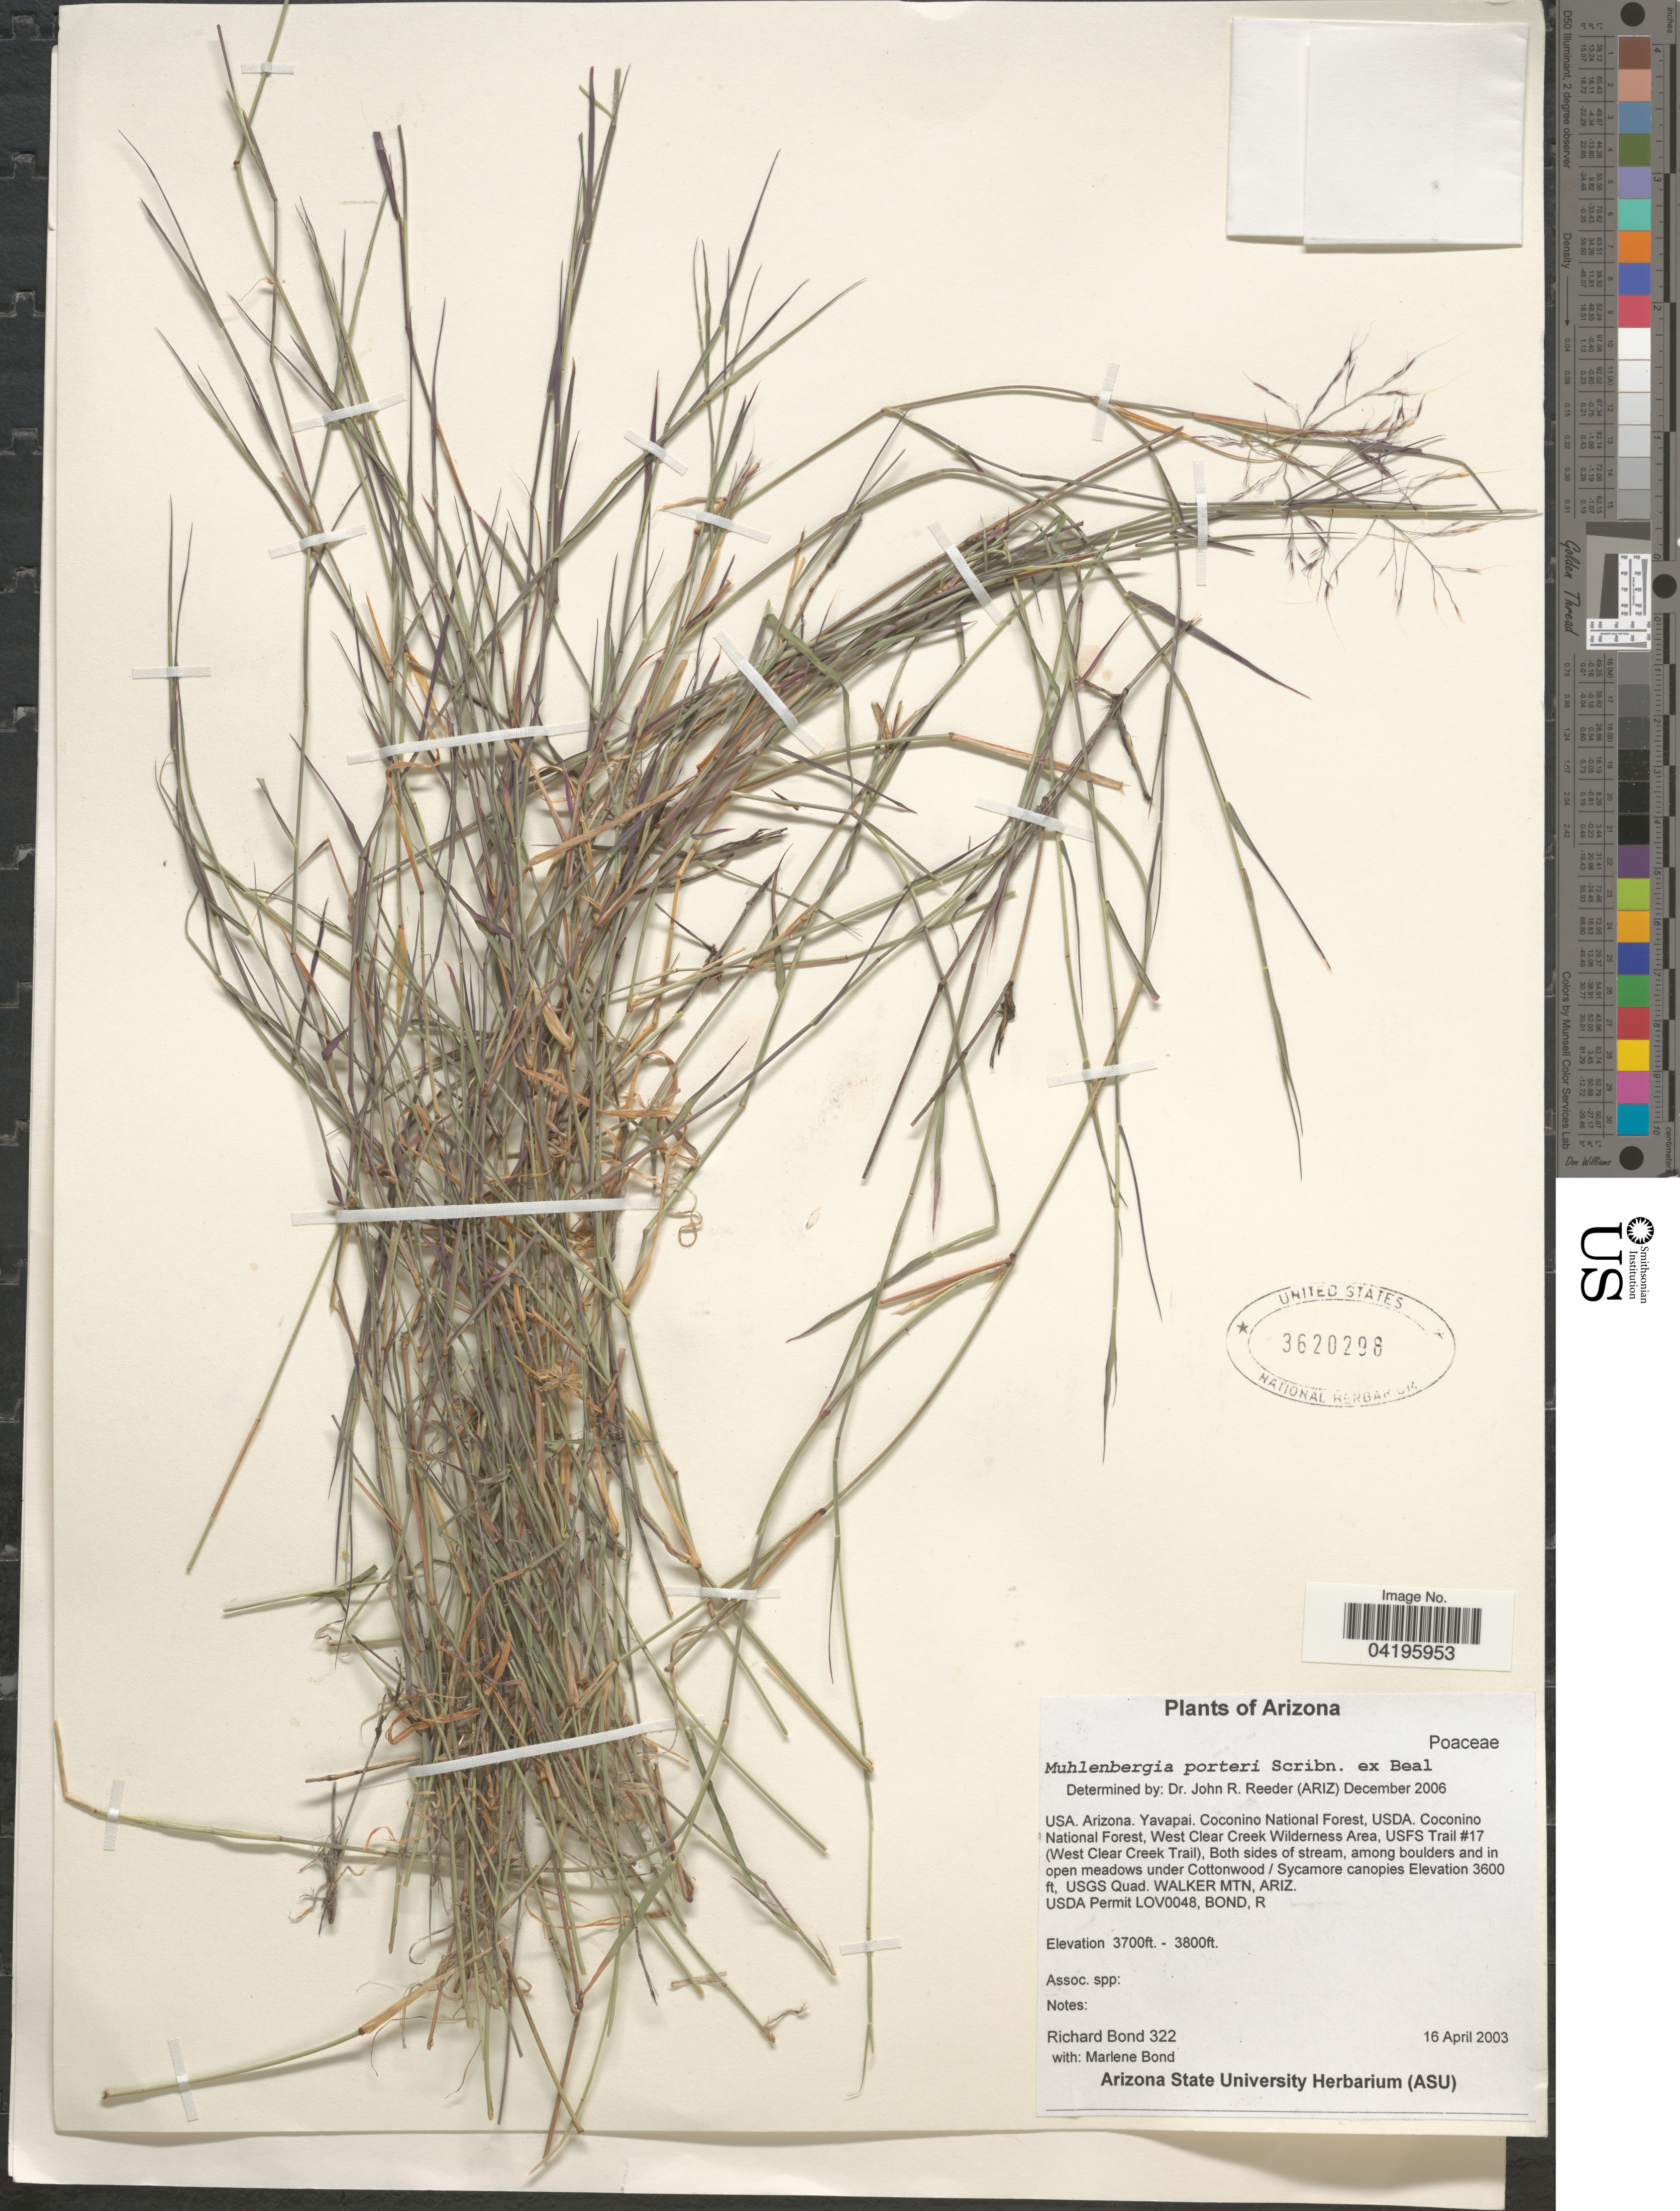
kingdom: Plantae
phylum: Tracheophyta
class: Liliopsida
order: Poales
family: Poaceae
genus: Muhlenbergia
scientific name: Muhlenbergia porteri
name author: Scribn. in W.J. Beal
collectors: R. Bond & M. Bond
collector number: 322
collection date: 2003-04-16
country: United States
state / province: Arizona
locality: Yavapai. Coconino National Forest, USDA. Coconino National Forest, West Clear Creek Wilderness Area, USFS Trail #17 (West Clear Creek Trail), Both sides of stream, among boulders and in open meadows under Cottonwood/Sycamore canopies. USGS Quad. Walker Mtn. USDA Permit LOV0048, Bond, R.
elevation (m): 1128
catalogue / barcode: US 3620298